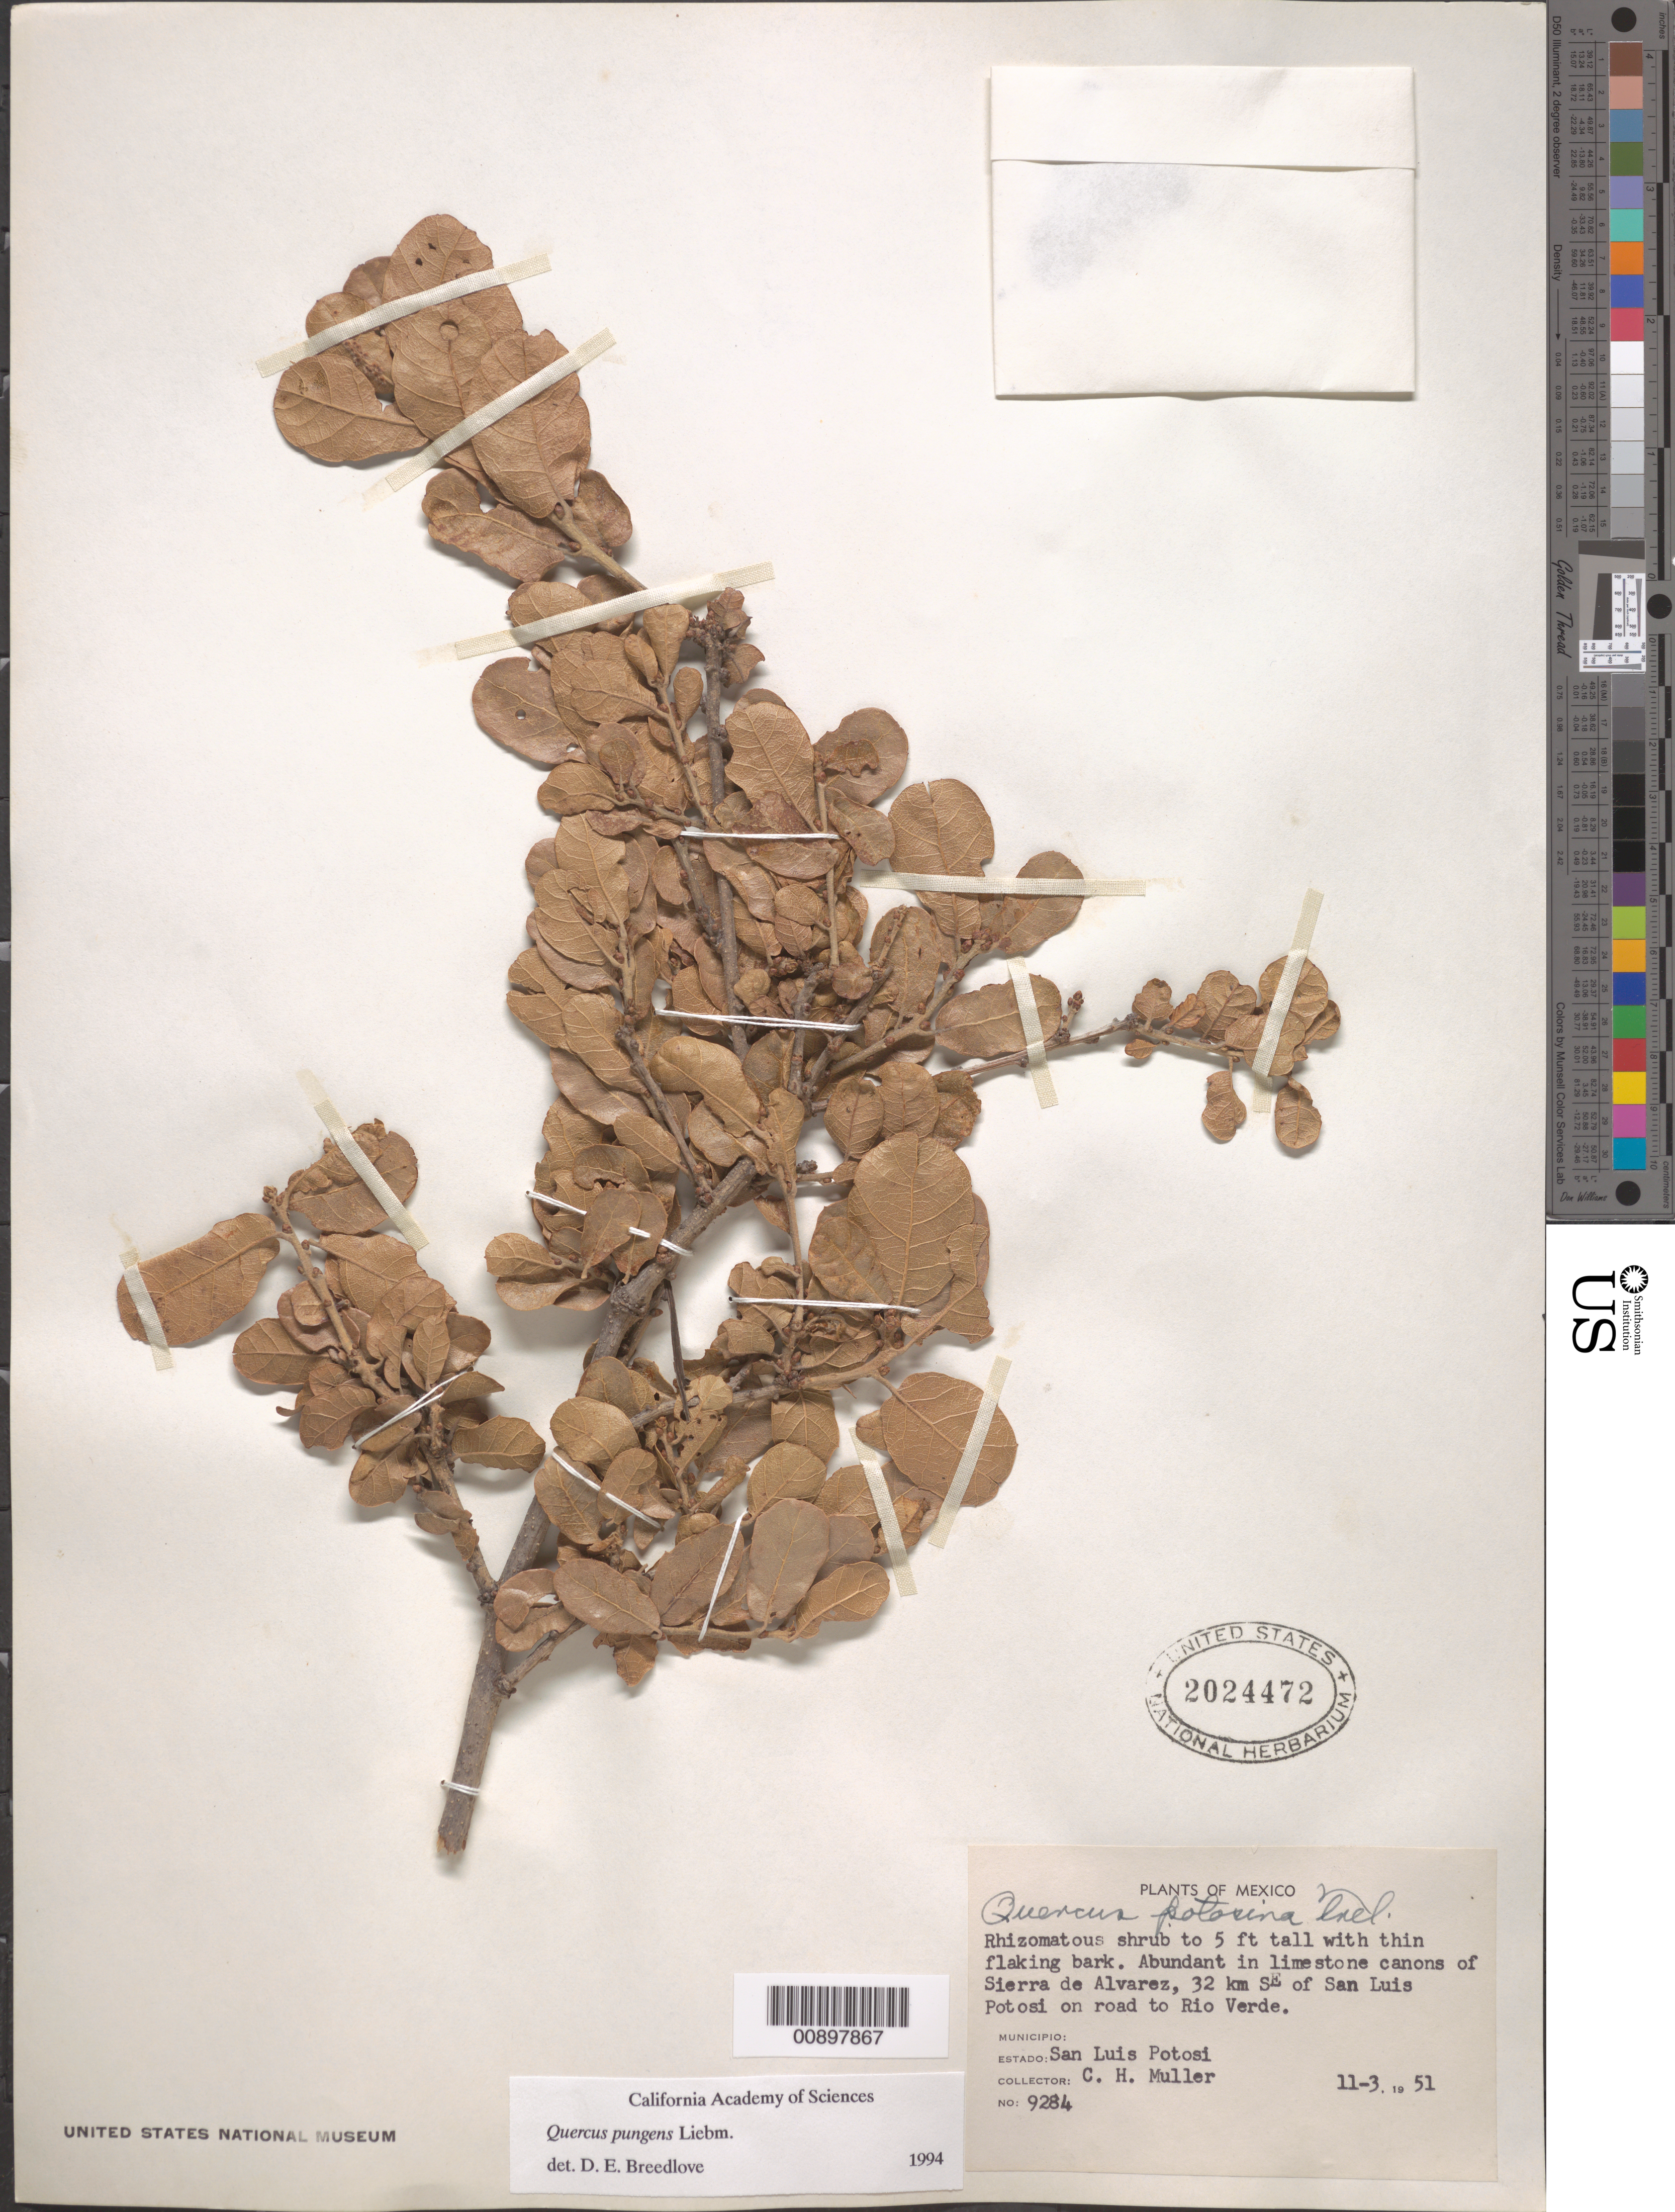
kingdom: Plantae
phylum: Tracheophyta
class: Magnoliopsida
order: Fagales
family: Fagaceae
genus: Quercus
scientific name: Quercus pungens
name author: Liebm.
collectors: C. H. Muller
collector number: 9284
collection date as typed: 03 Nov 1951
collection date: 1951-11-03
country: Mexico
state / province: San Luis Potosí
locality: Sierra de Alvarez, 32 km SE of San Luis Potosí on road to Río Verde.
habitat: Abundant in limestone cañons of Sierra.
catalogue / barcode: US 2024472